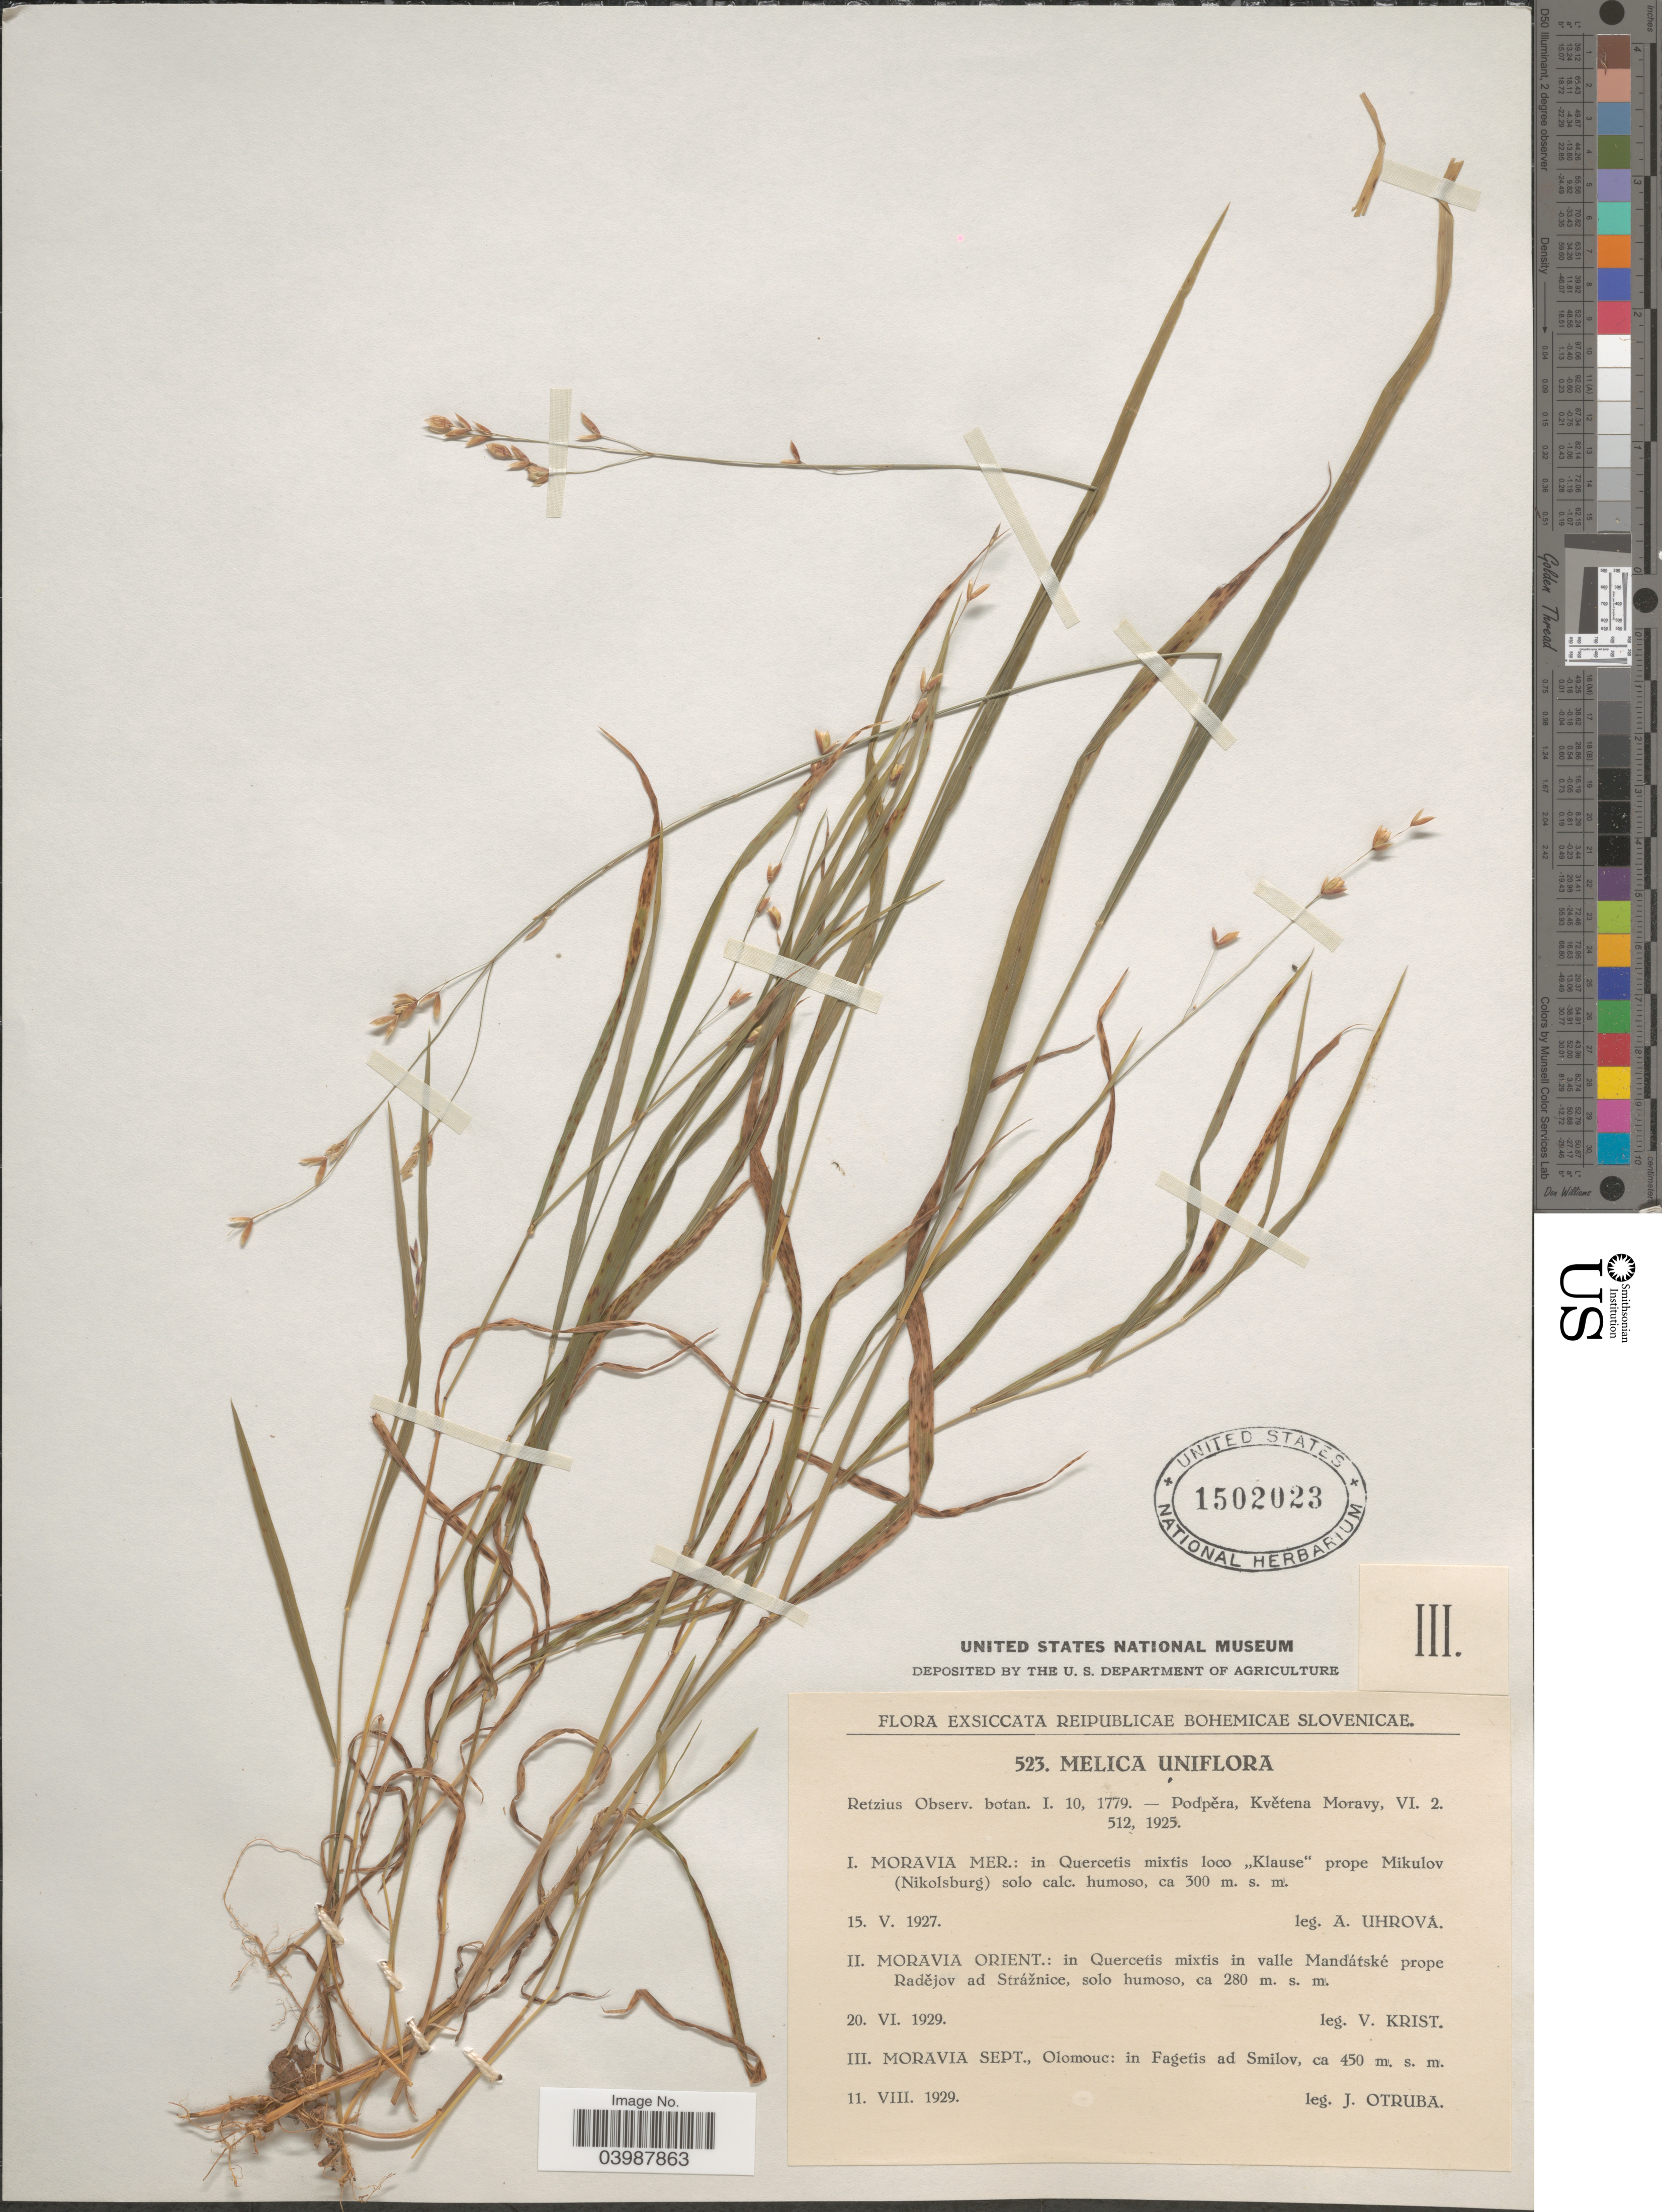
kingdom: Plantae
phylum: Tracheophyta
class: Liliopsida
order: Poales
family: Poaceae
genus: Melica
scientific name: Melica uniflora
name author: Retz.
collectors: J. Otruba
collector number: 523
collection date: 1929-08-11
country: Czechia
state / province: Olomouc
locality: Moravia Sept. In Fagetis ad Smilov.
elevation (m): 450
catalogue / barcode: US 1502023